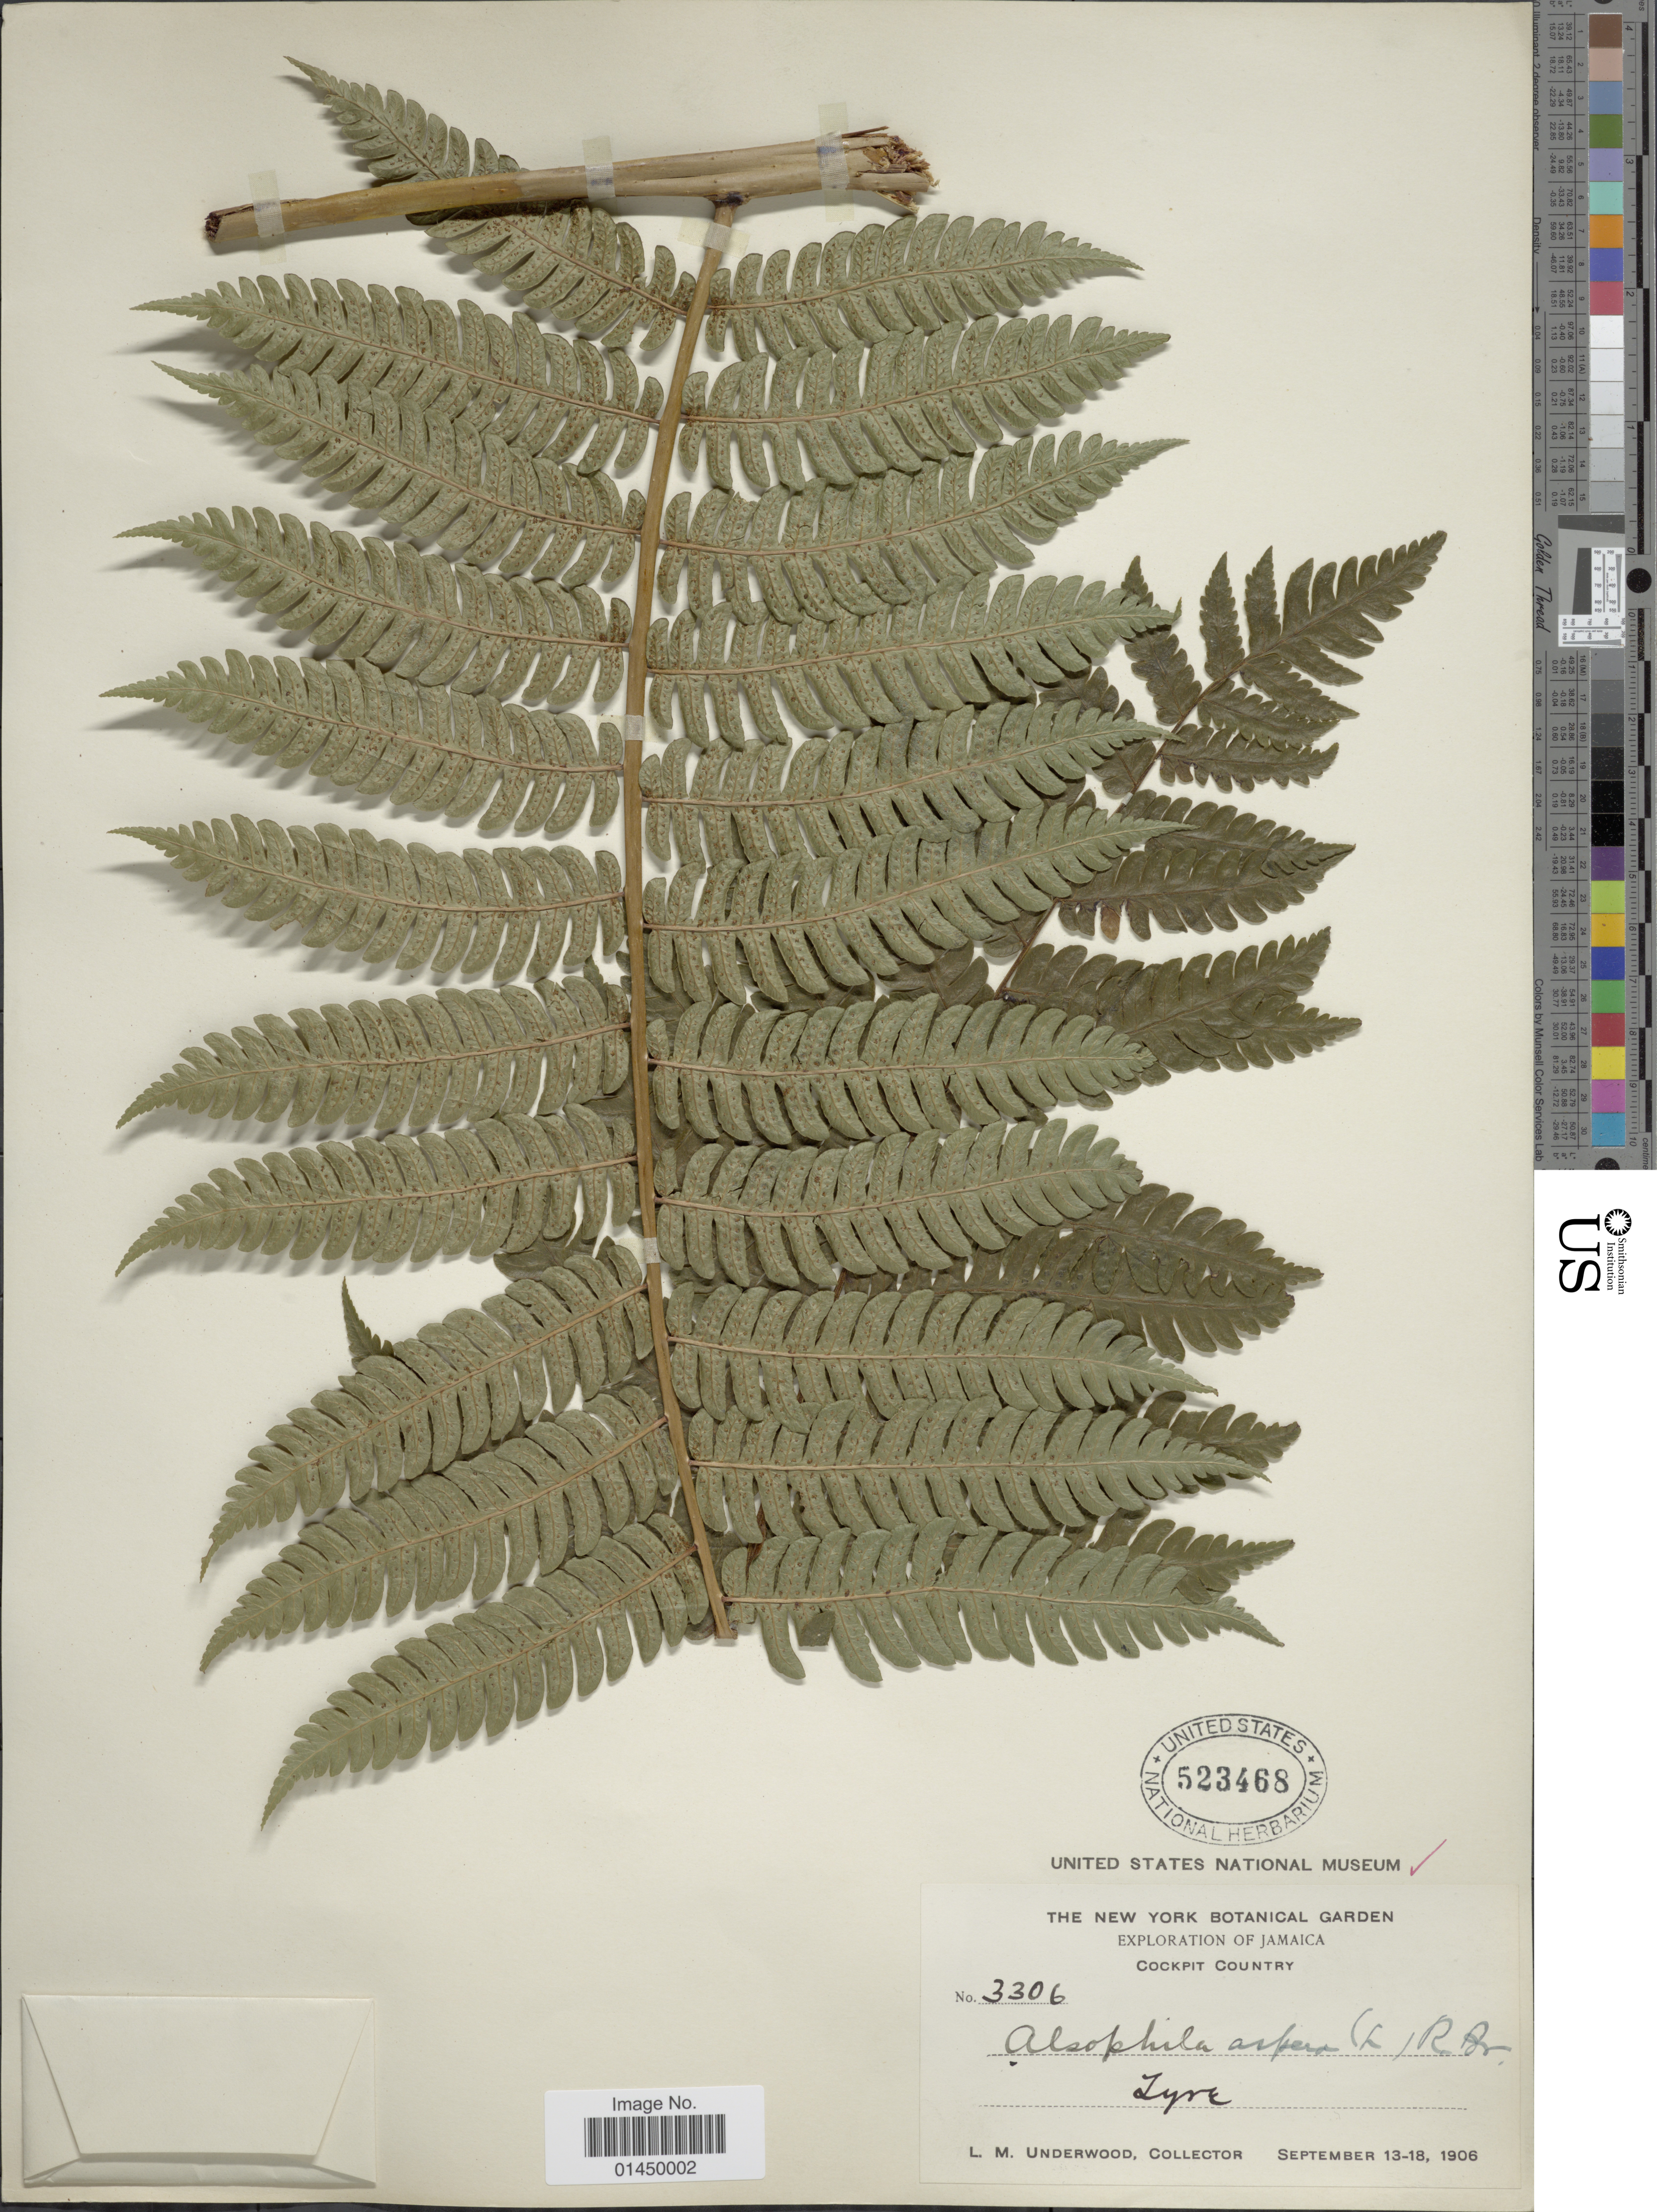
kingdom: Plantae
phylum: Tracheophyta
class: Polypodiopsida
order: Cyatheales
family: Cyatheaceae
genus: Cyathea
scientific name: Cyathea aspera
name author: (L.) Sw.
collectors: L. M. Underwood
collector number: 3306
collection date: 1906-09-13/1906-09-18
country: Jamaica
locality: Cockpit Country, Tyre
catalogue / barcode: US 523468